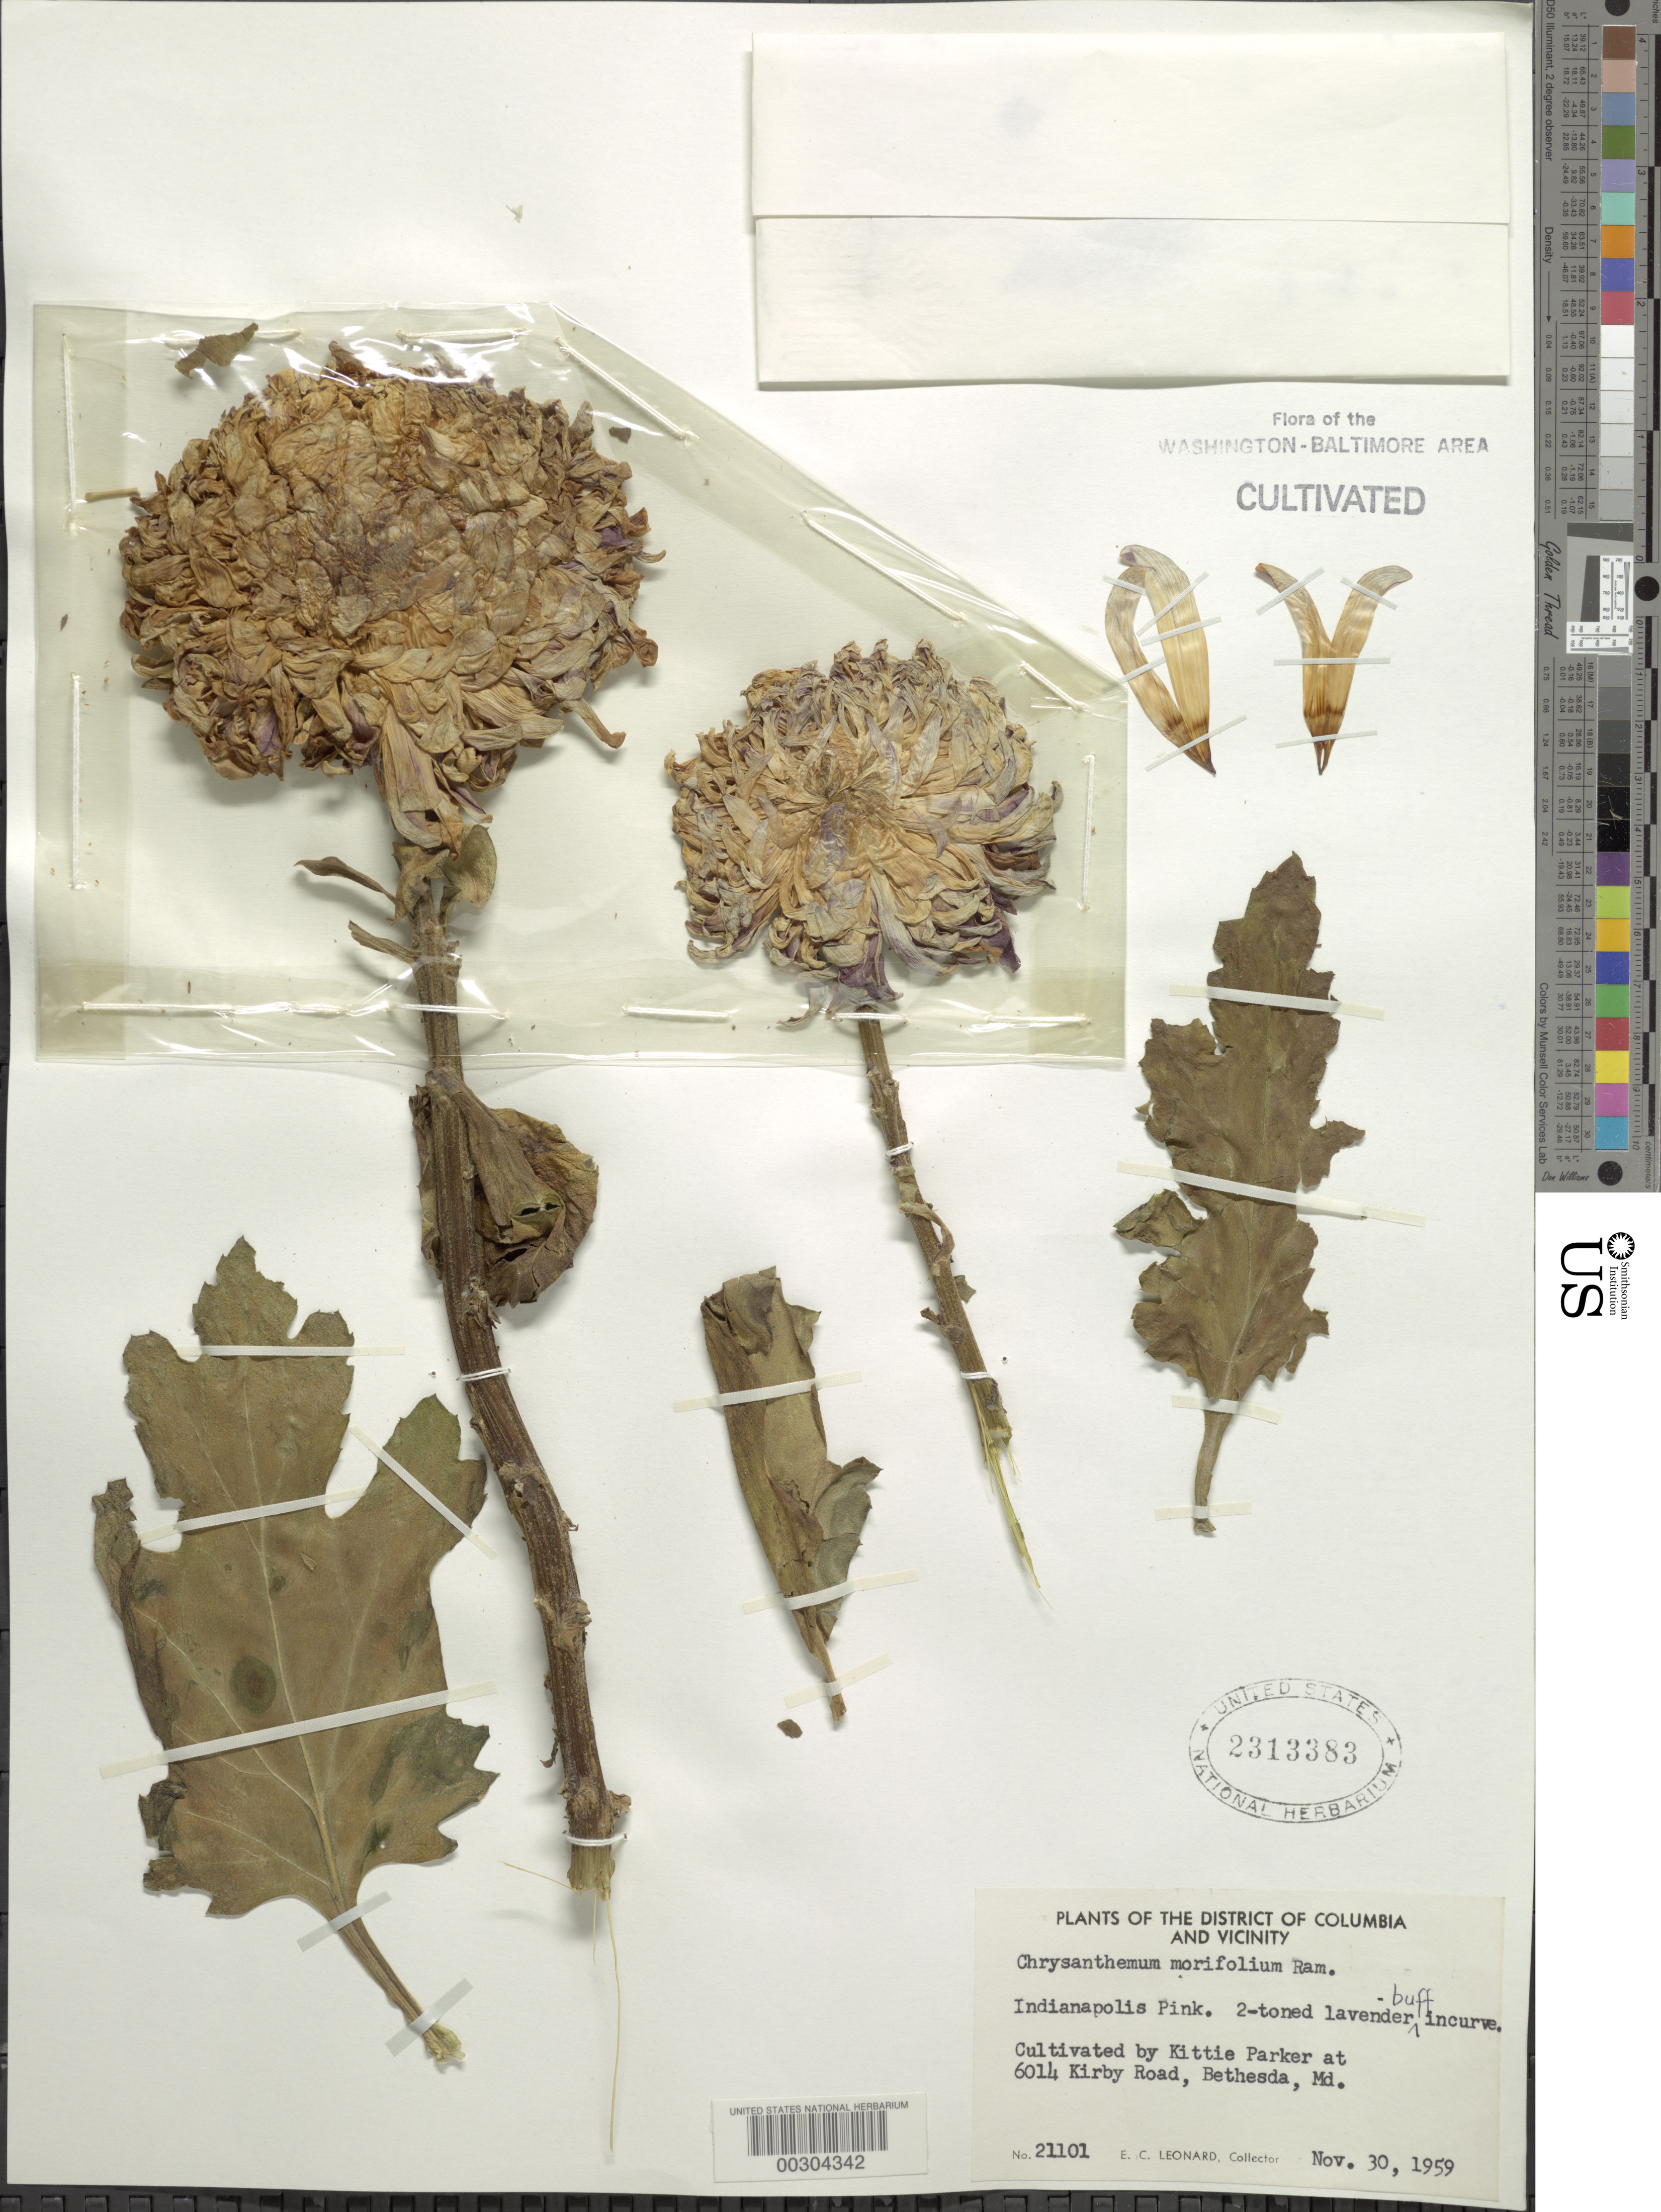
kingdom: Plantae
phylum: Tracheophyta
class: Magnoliopsida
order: Asterales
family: Asteraceae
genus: Chrysanthemum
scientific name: Chrysanthemum morifolium 'Indianapolis Pink'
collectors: E. C. Leonard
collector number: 21101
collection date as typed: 30 Nov 1959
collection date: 1959-11-30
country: United States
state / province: Maryland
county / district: Montgomery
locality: Bethesda, 6014 Kirby Rd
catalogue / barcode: US 2313383